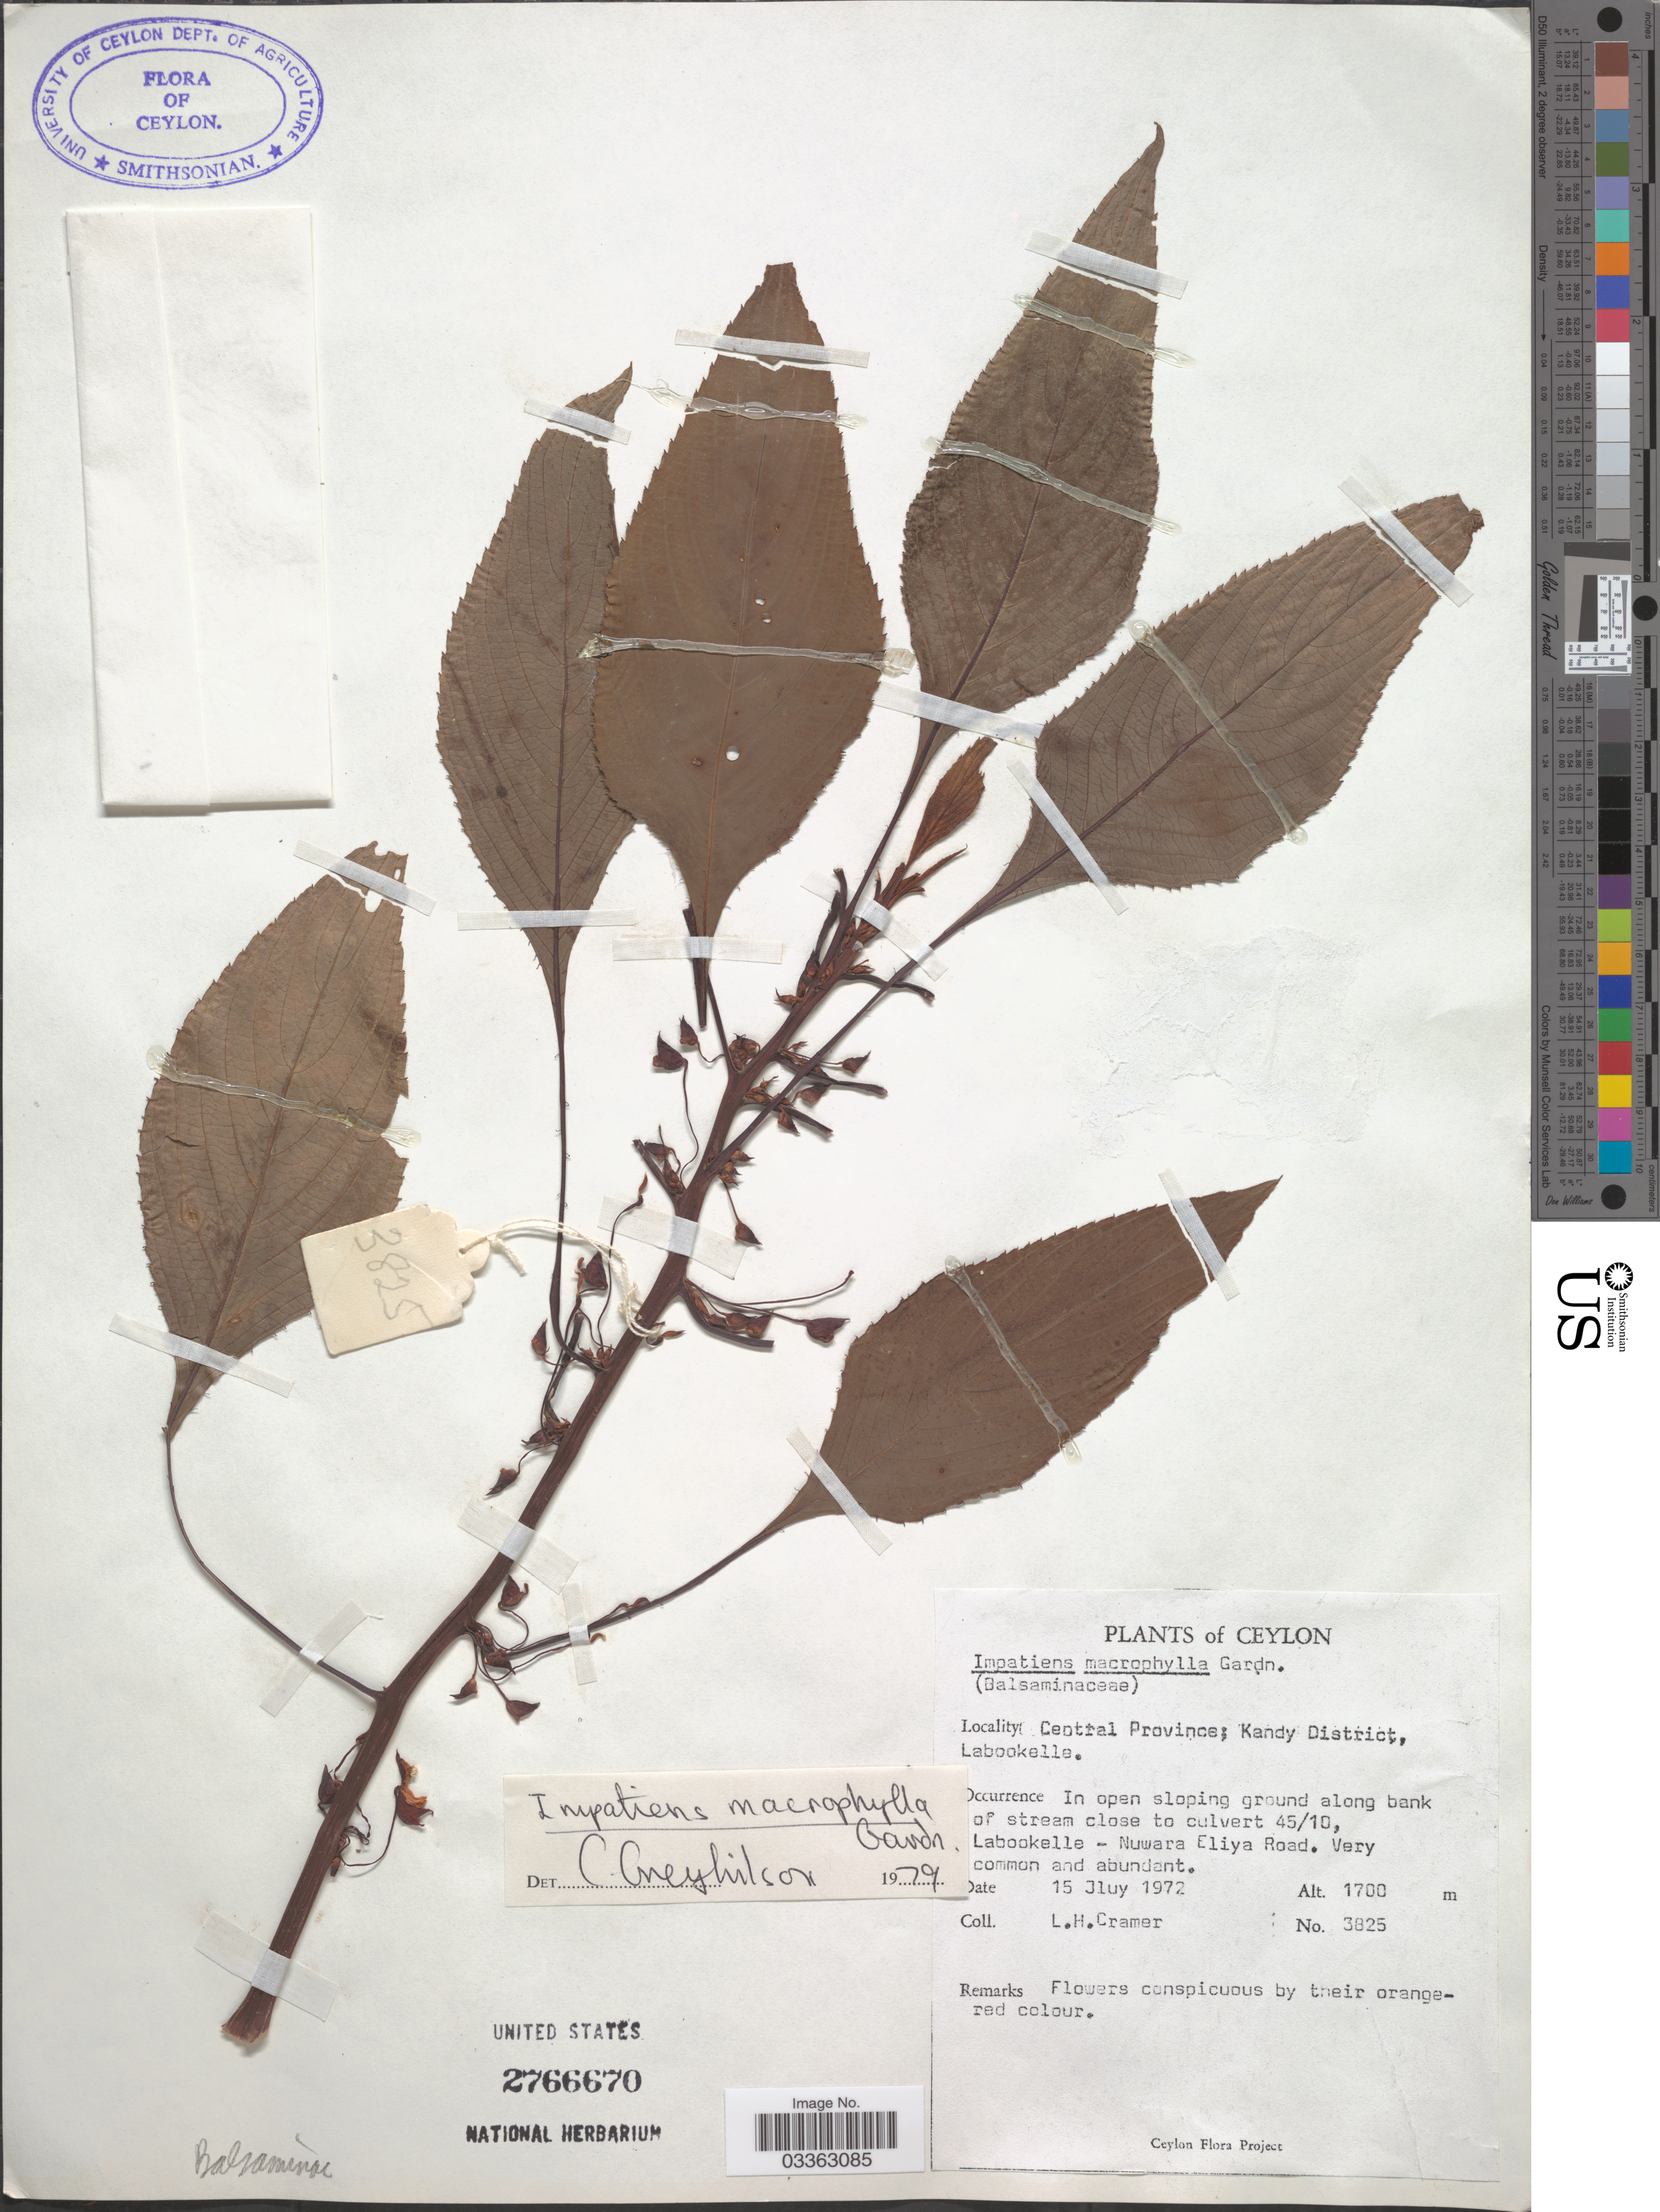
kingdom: Plantae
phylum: Tracheophyta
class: Magnoliopsida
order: Ericales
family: Balsaminaceae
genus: Impatiens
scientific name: Impatiens macrophylla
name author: Gardner ex Hook.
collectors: L. H. Cramer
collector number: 3825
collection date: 1972-07-15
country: Sri Lanka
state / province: Central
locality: Ceylon, Kandy District, Labookelle. In open sloping ground along bank of stream close to culvert 45/10, Labookelle - Nuwara Eliya Road.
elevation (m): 1700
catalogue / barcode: US 2766670